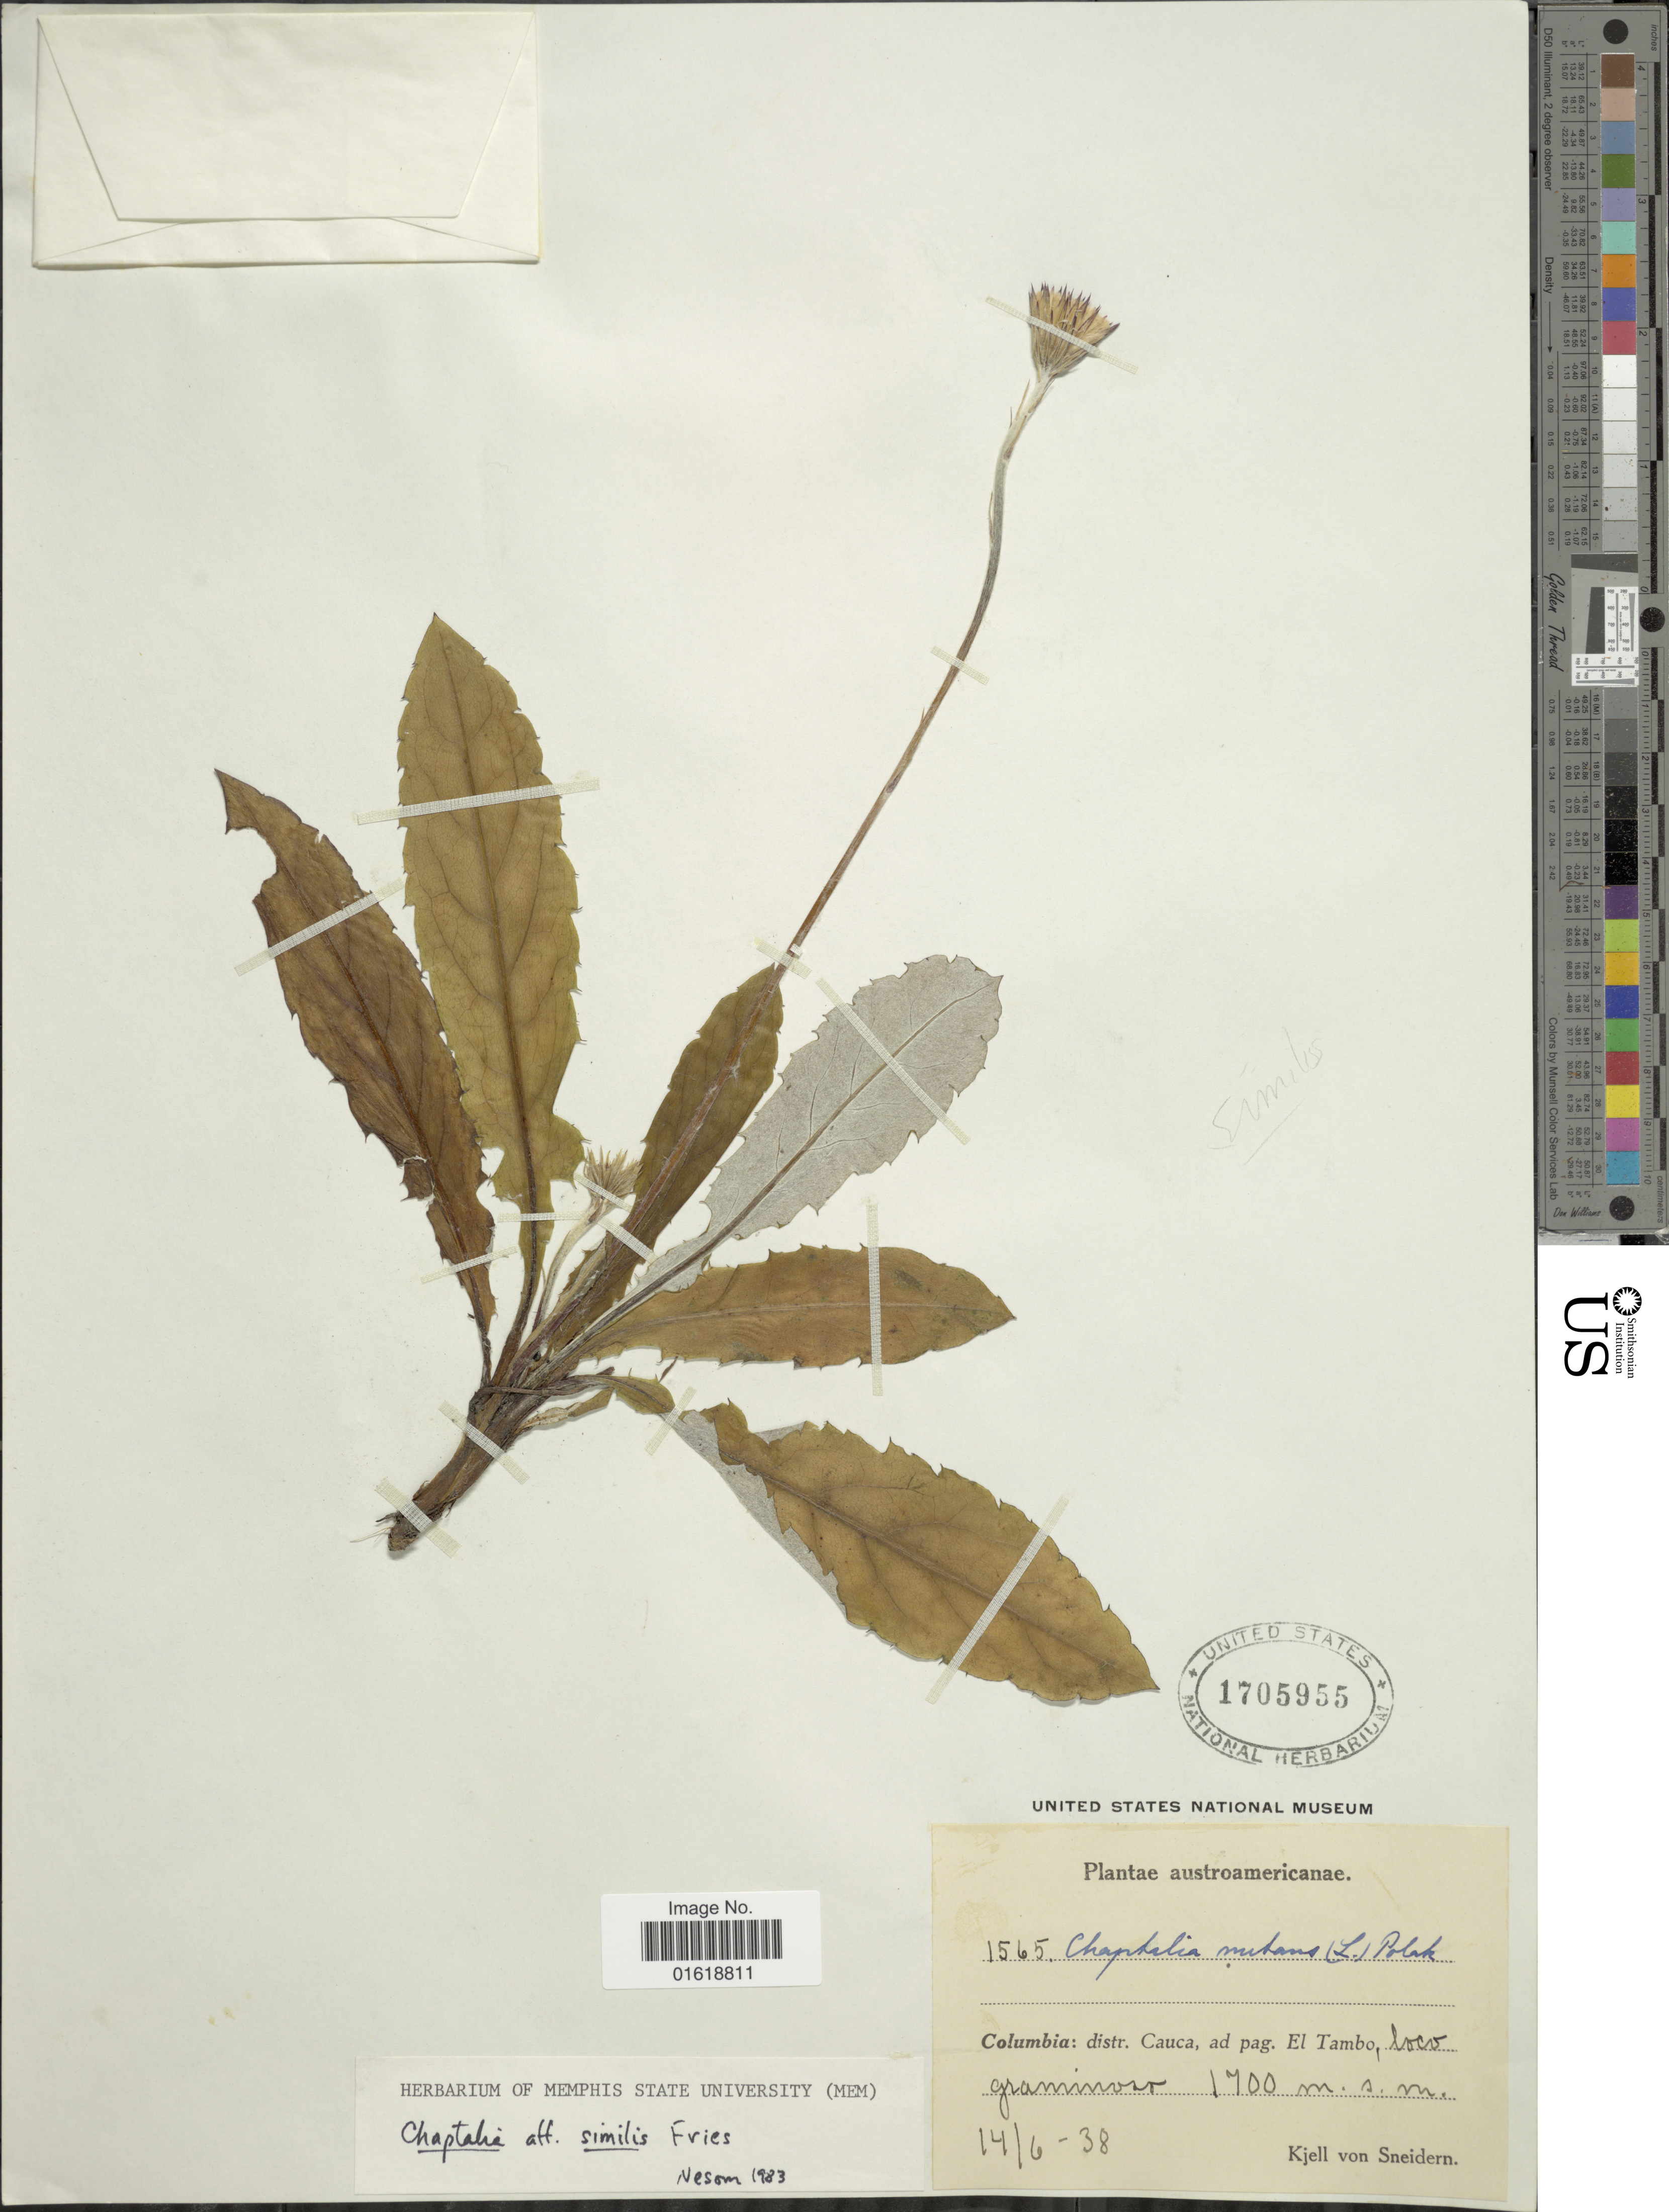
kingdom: Plantae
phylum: Tracheophyta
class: Magnoliopsida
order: Asterales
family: Asteraceae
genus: Chaptalia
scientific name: Chaptalia similis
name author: R.E. Fr.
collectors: K. von Sneidern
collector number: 1565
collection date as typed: Transcribed d/m/y: 14/6/38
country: Colombia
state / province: Cauca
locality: Columbia: distr. Cauca, ad pag. El Tambo, loco graminoso.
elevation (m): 1700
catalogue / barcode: US 1705955